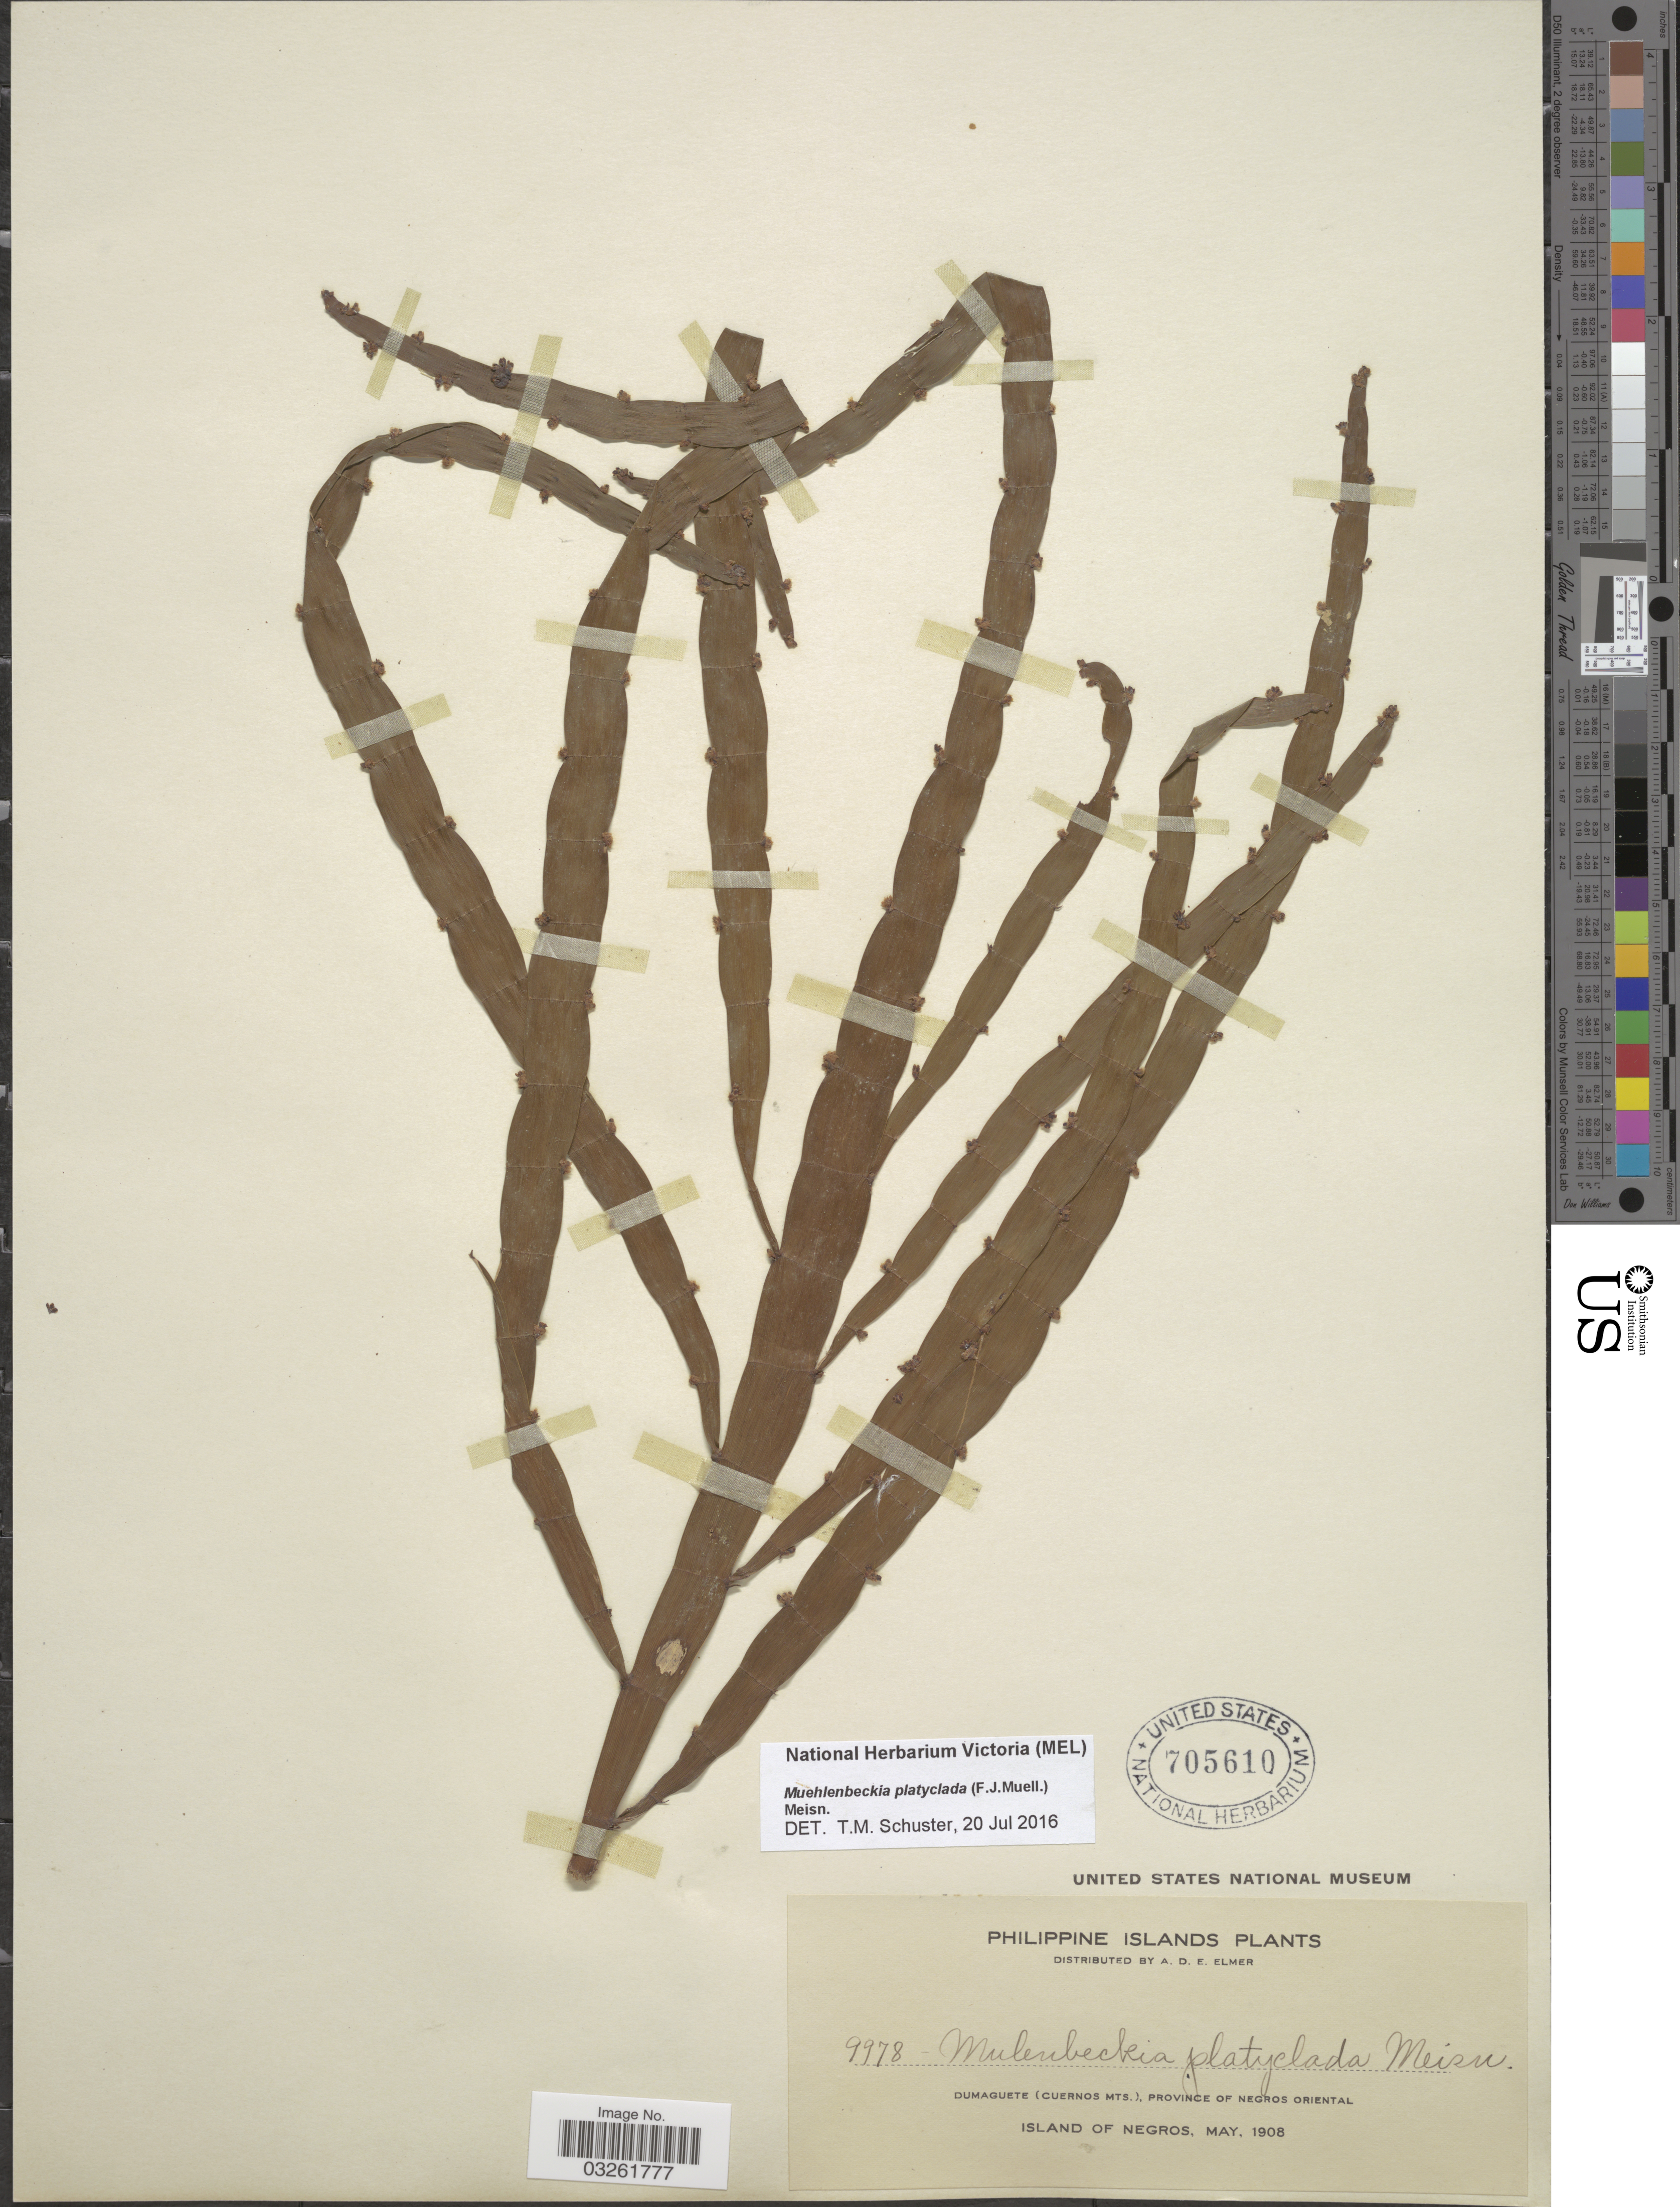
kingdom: Plantae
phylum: Tracheophyta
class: Magnoliopsida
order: Caryophyllales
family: Polygonaceae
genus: Muehlenbeckia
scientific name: Muehlenbeckia platyclada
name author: (F. Muell.) Meisn.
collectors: A. D. E. Elmer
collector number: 9978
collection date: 1908-05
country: Philippines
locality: Dumaguete (Cuernos Mts.), Province of Negros Oriental. Island of Negros.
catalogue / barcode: US 705610